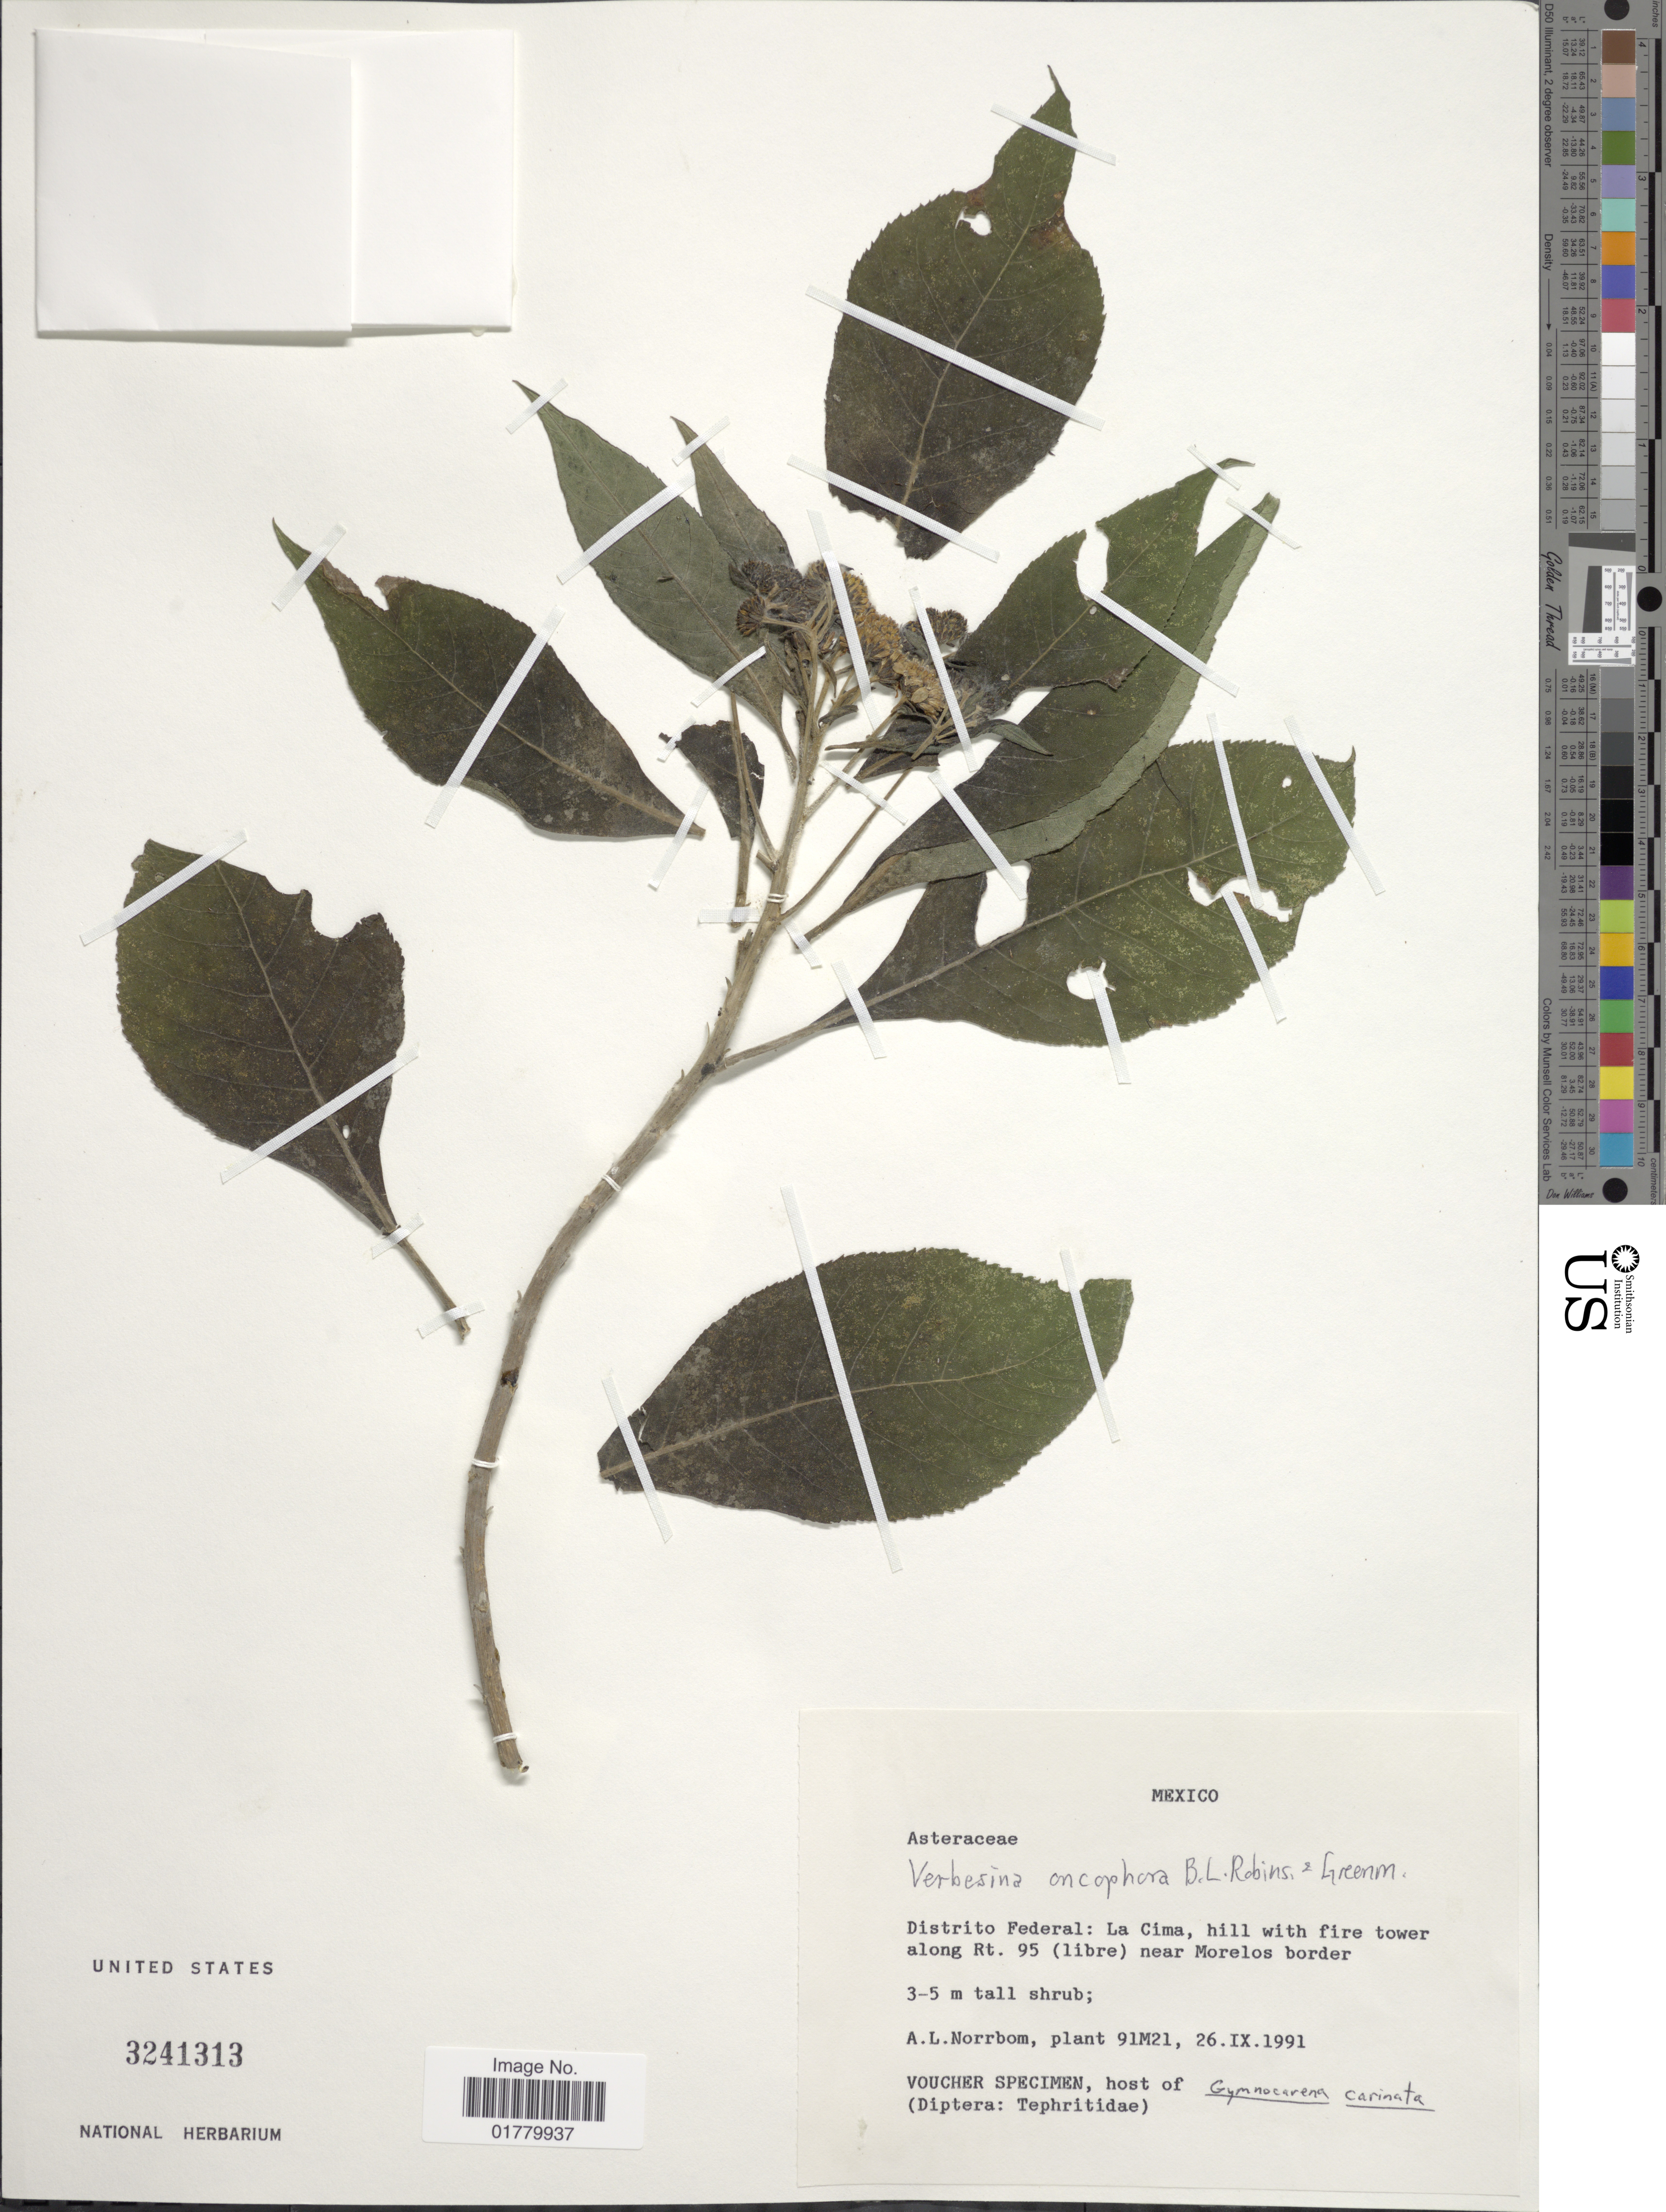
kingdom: Plantae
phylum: Tracheophyta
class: Magnoliopsida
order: Asterales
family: Asteraceae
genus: Verbesina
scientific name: Verbesina oncophora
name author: B.L. Rob. & Seaton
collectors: A. L. Norrbom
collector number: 91M21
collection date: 1991-09-26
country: Mexico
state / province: Distrito Federal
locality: La Cima, hill with fire tower along Rt. 95 (libre) near Morelos border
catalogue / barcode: US 3241313